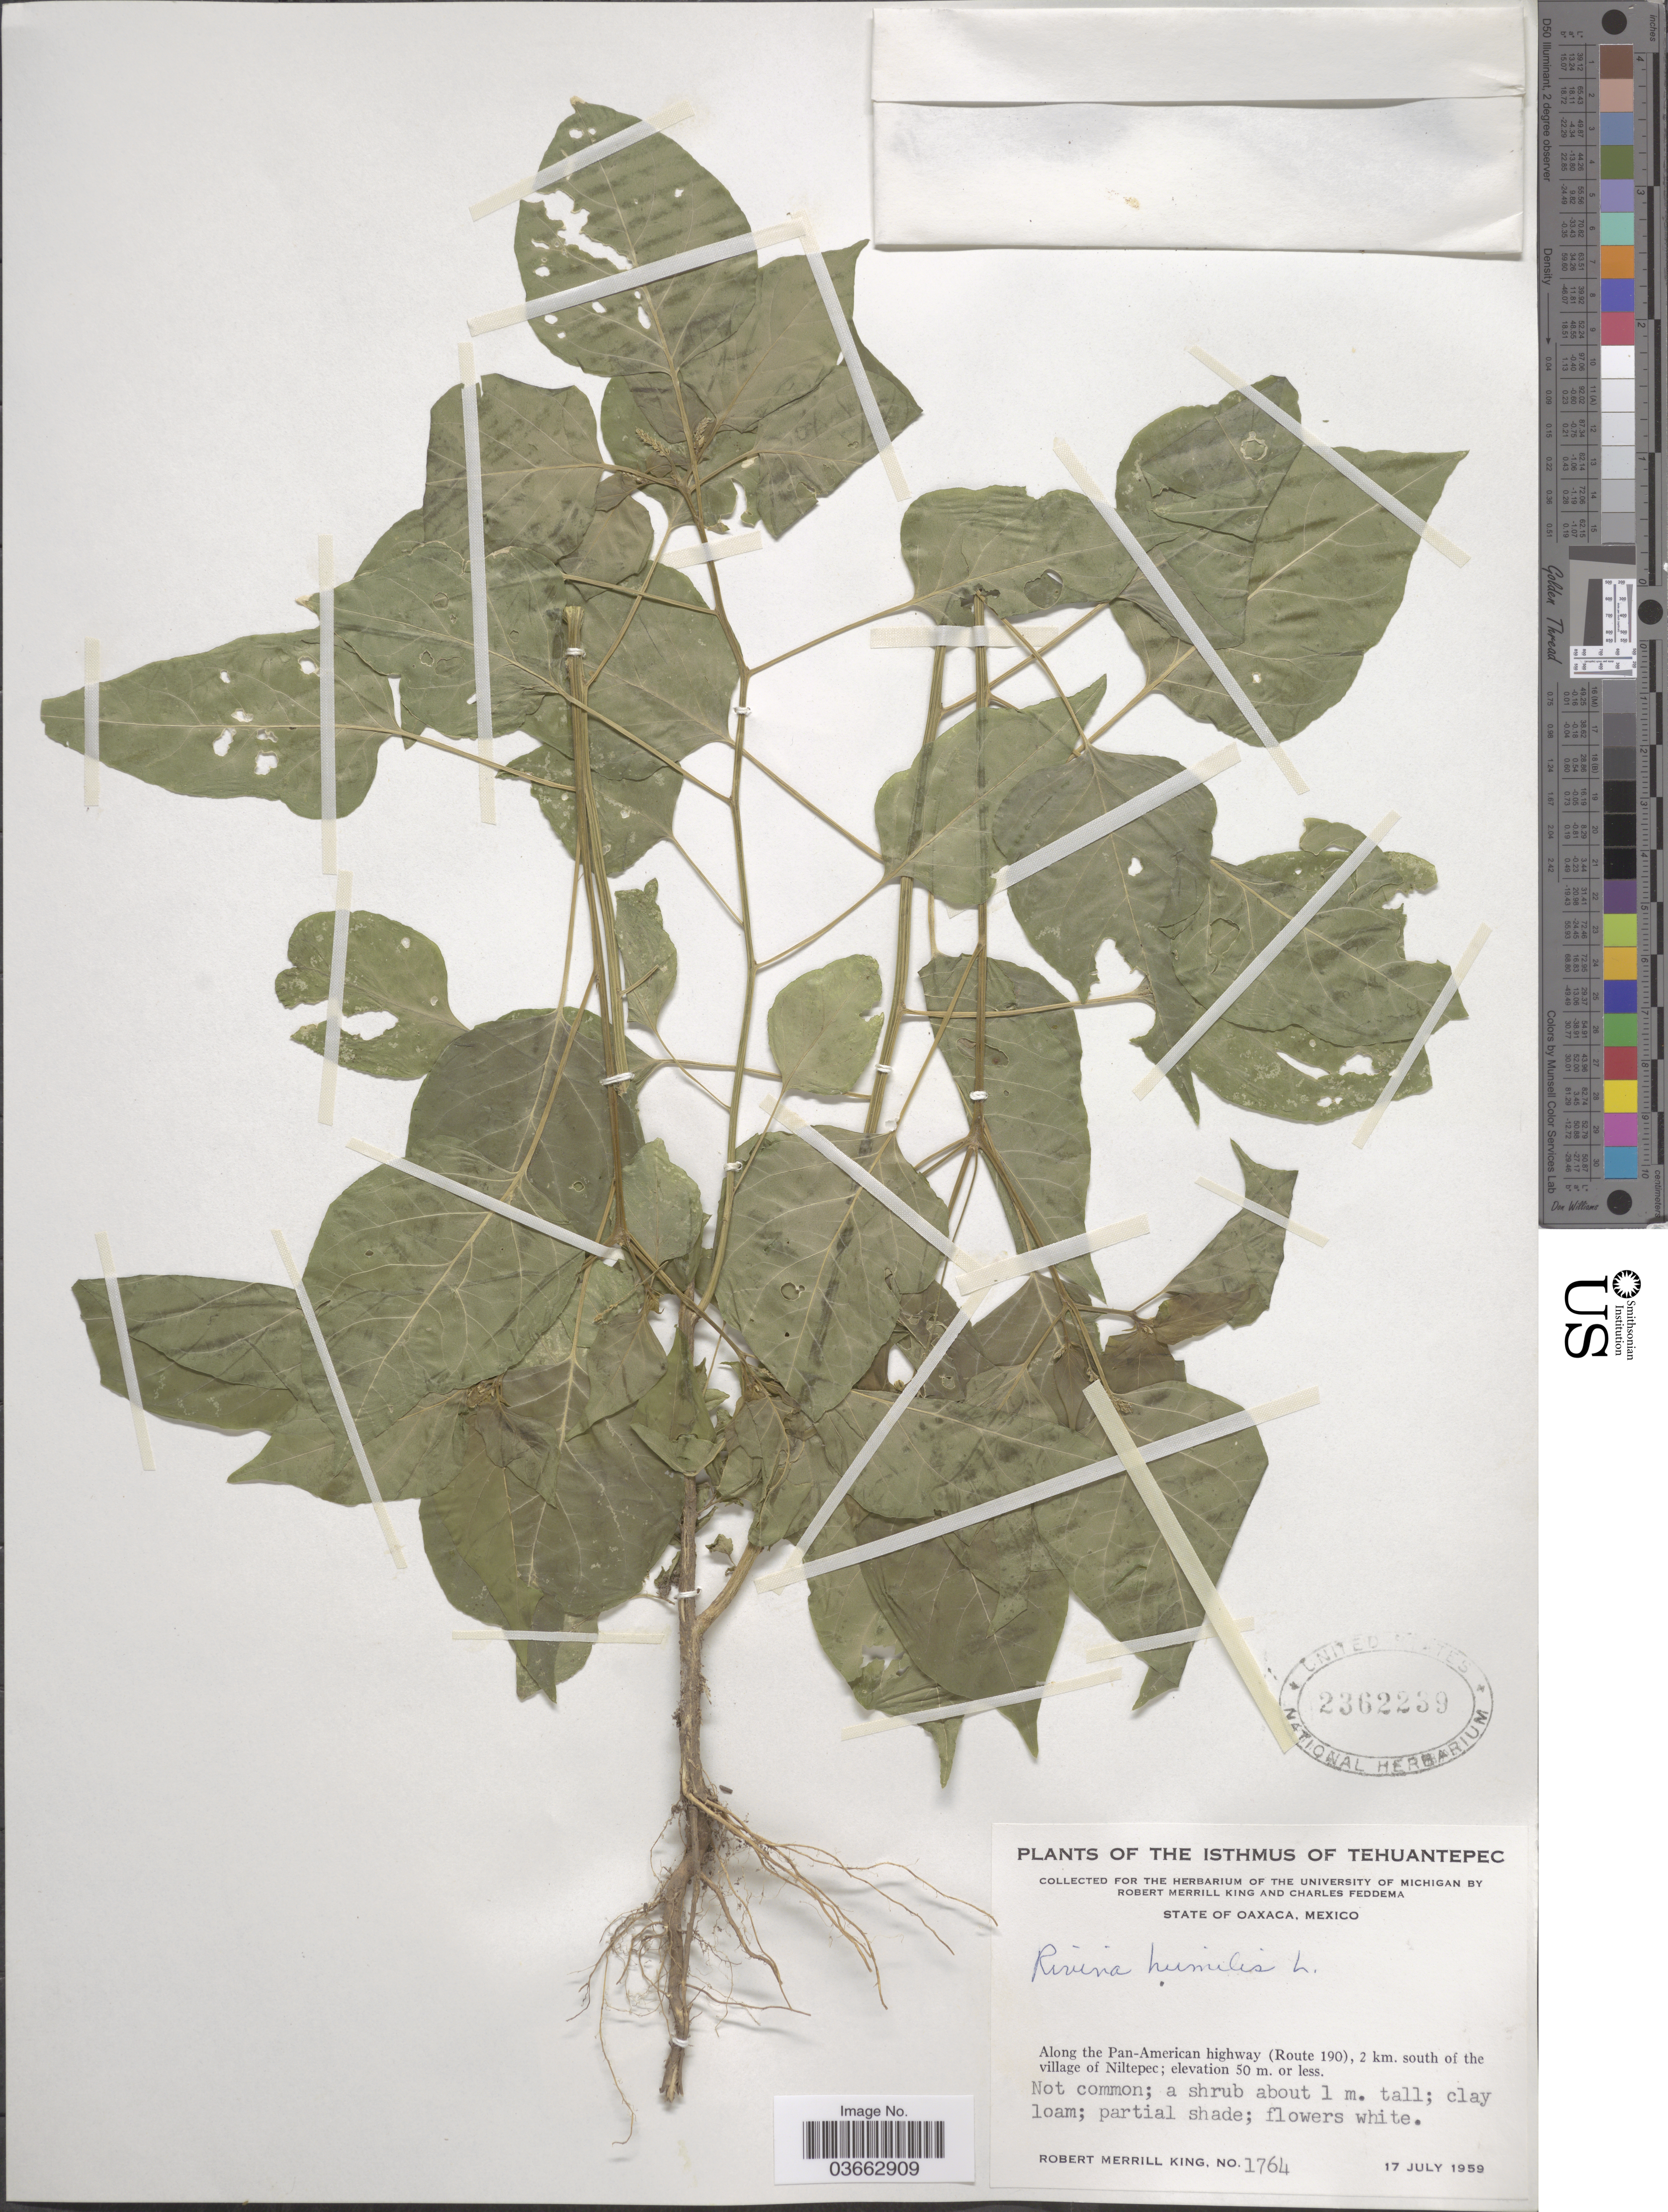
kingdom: Plantae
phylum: Tracheophyta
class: Magnoliopsida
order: Caryophyllales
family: Phytolaccaceae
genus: Rivina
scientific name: Rivina humilis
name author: L.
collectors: R. M. King & C. Feddema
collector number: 1764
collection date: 1959-07-17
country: Mexico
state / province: Oaxaca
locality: Isthmus of Tehuantepec. Along the Pan-American highway (Route 190), 2 km. south of the village of Niltepec.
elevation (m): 50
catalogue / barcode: US 2362239